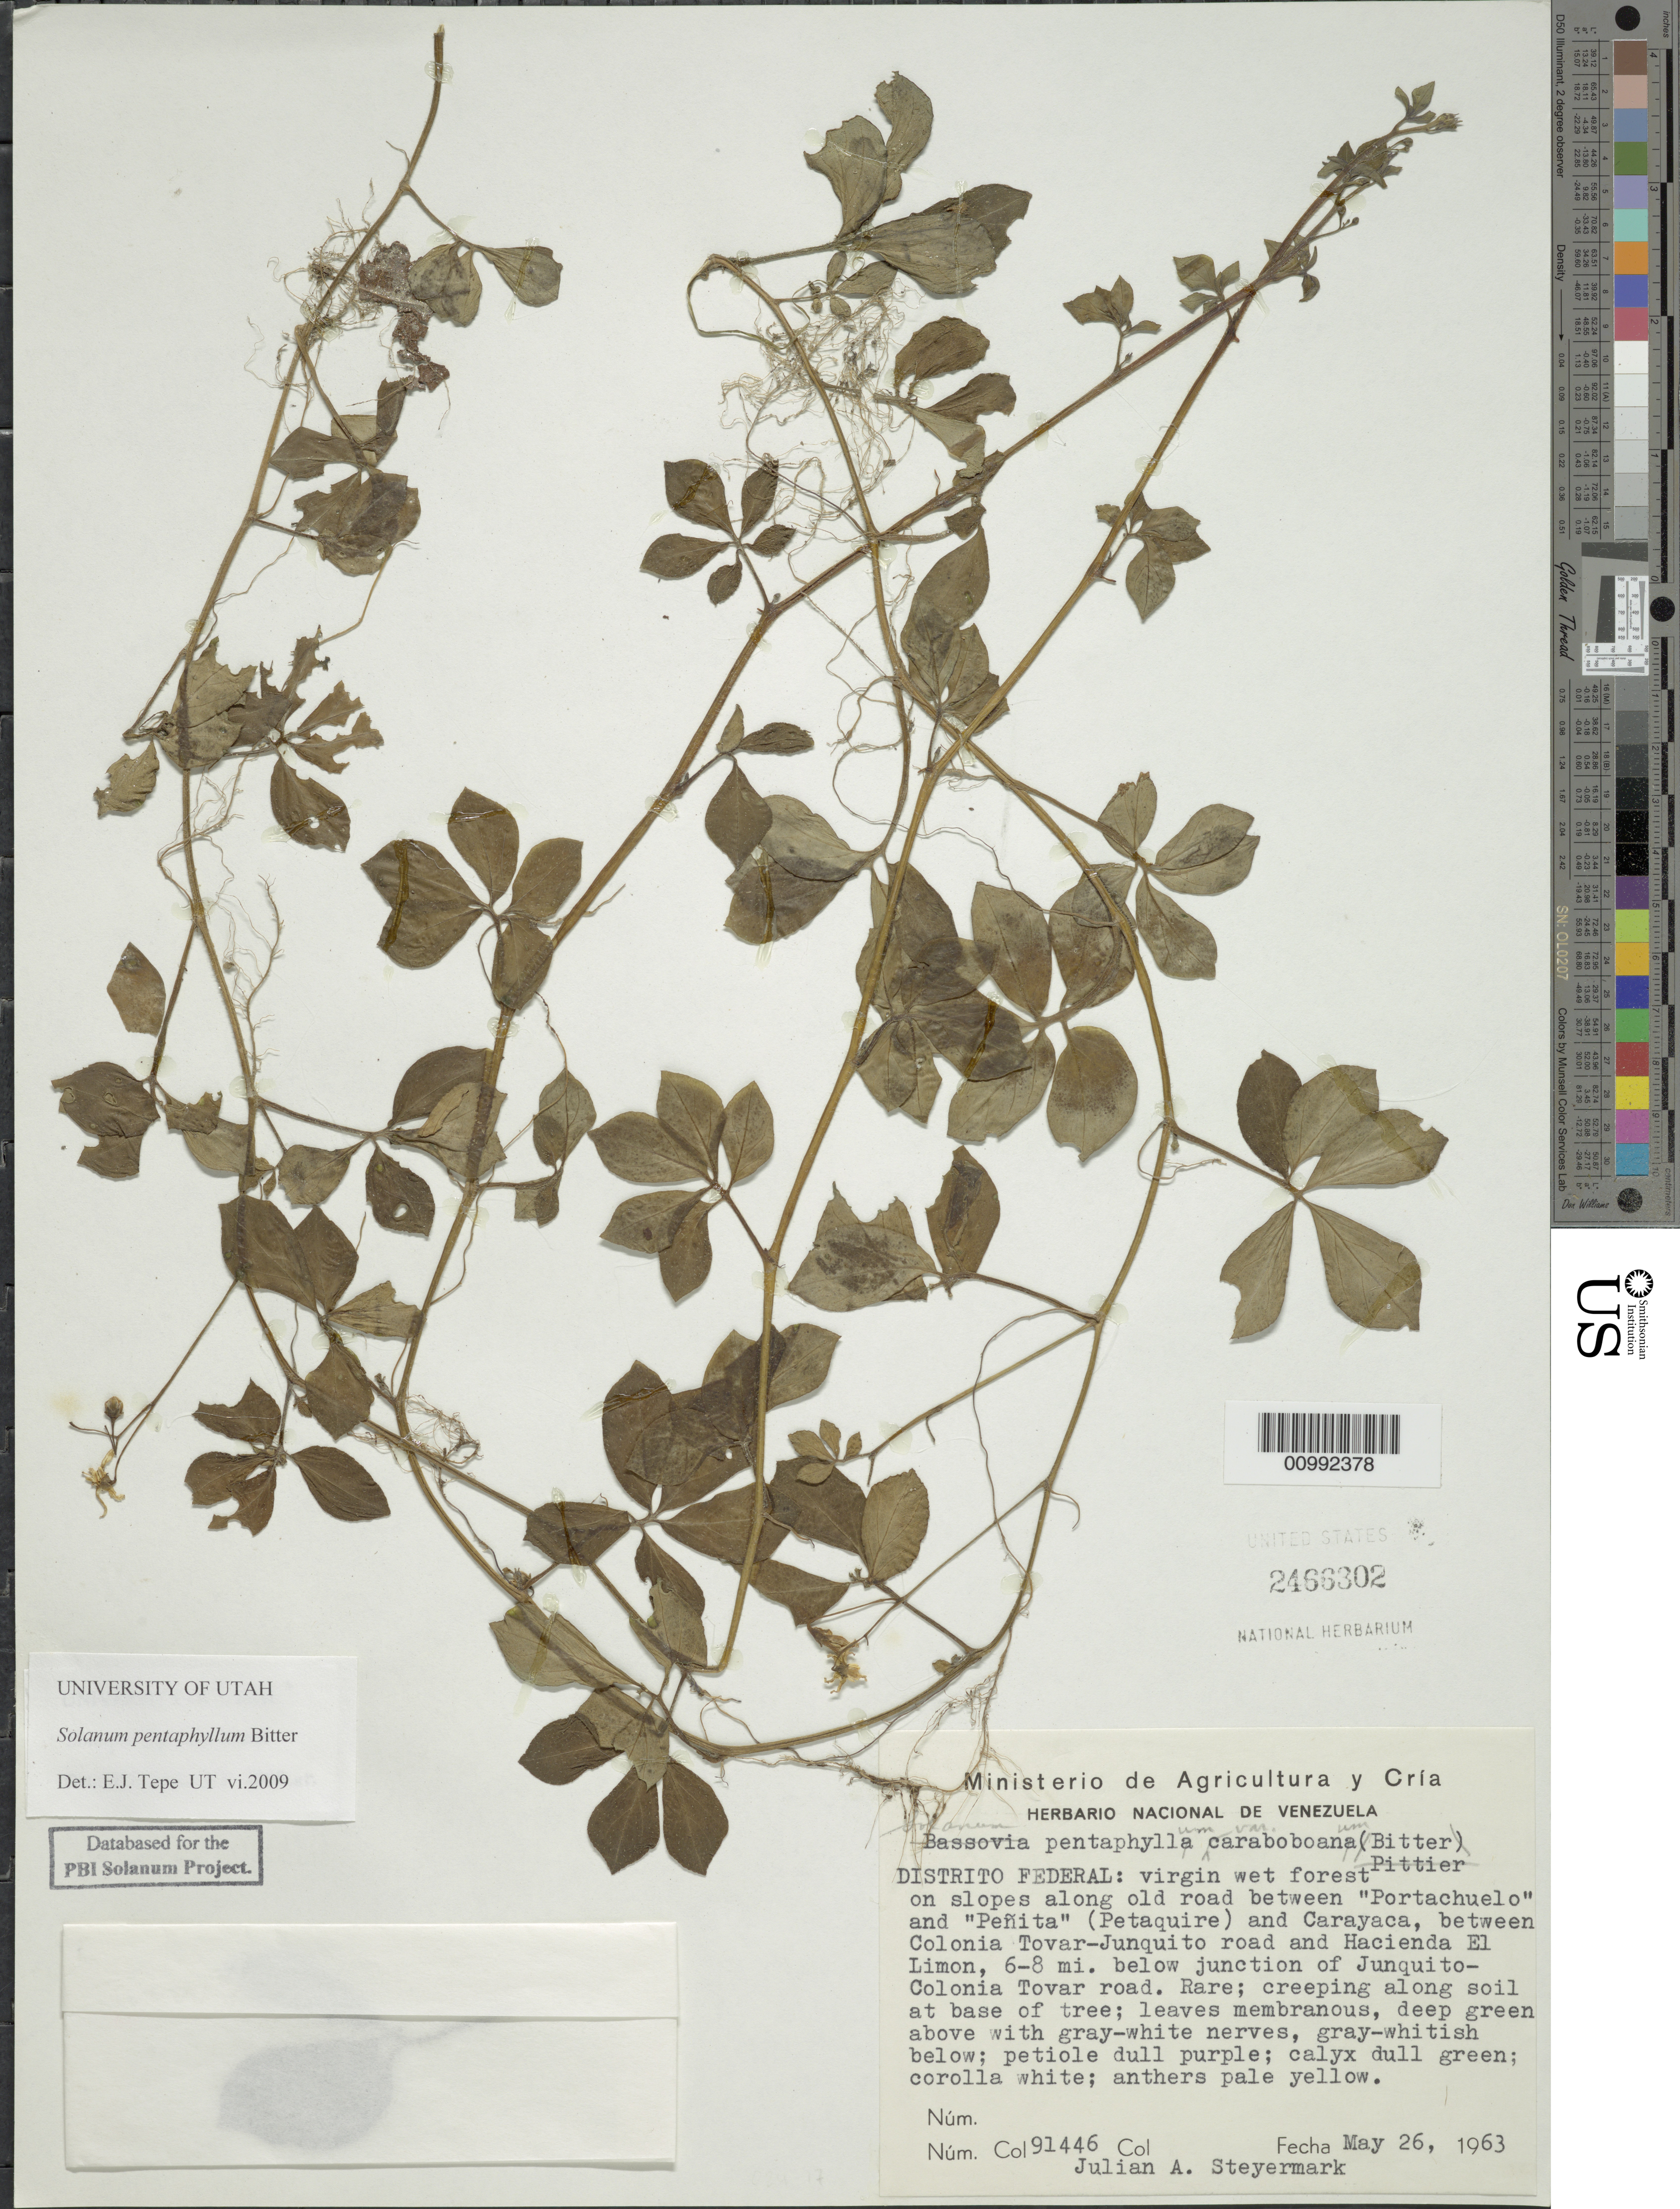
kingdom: Plantae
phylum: Tracheophyta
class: Magnoliopsida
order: Solanales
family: Solanaceae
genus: Solanum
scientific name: Solanum pentaphyllum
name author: Bitter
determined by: Tepe, E. J., (UT)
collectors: J. Steyermark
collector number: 91446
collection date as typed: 25 May 1963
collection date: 1963-05-25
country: Venezuela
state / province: Distrito Federal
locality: Along old road between "portachuelo" and "Peñita" (Petaquire) and Carayaca, between Colonia Tovar -Junquito road and Hacienda El Limon, 6-8 mi below junction of Junquito-Colonia Tovar road.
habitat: Virgin wet forest.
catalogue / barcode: US 2466302